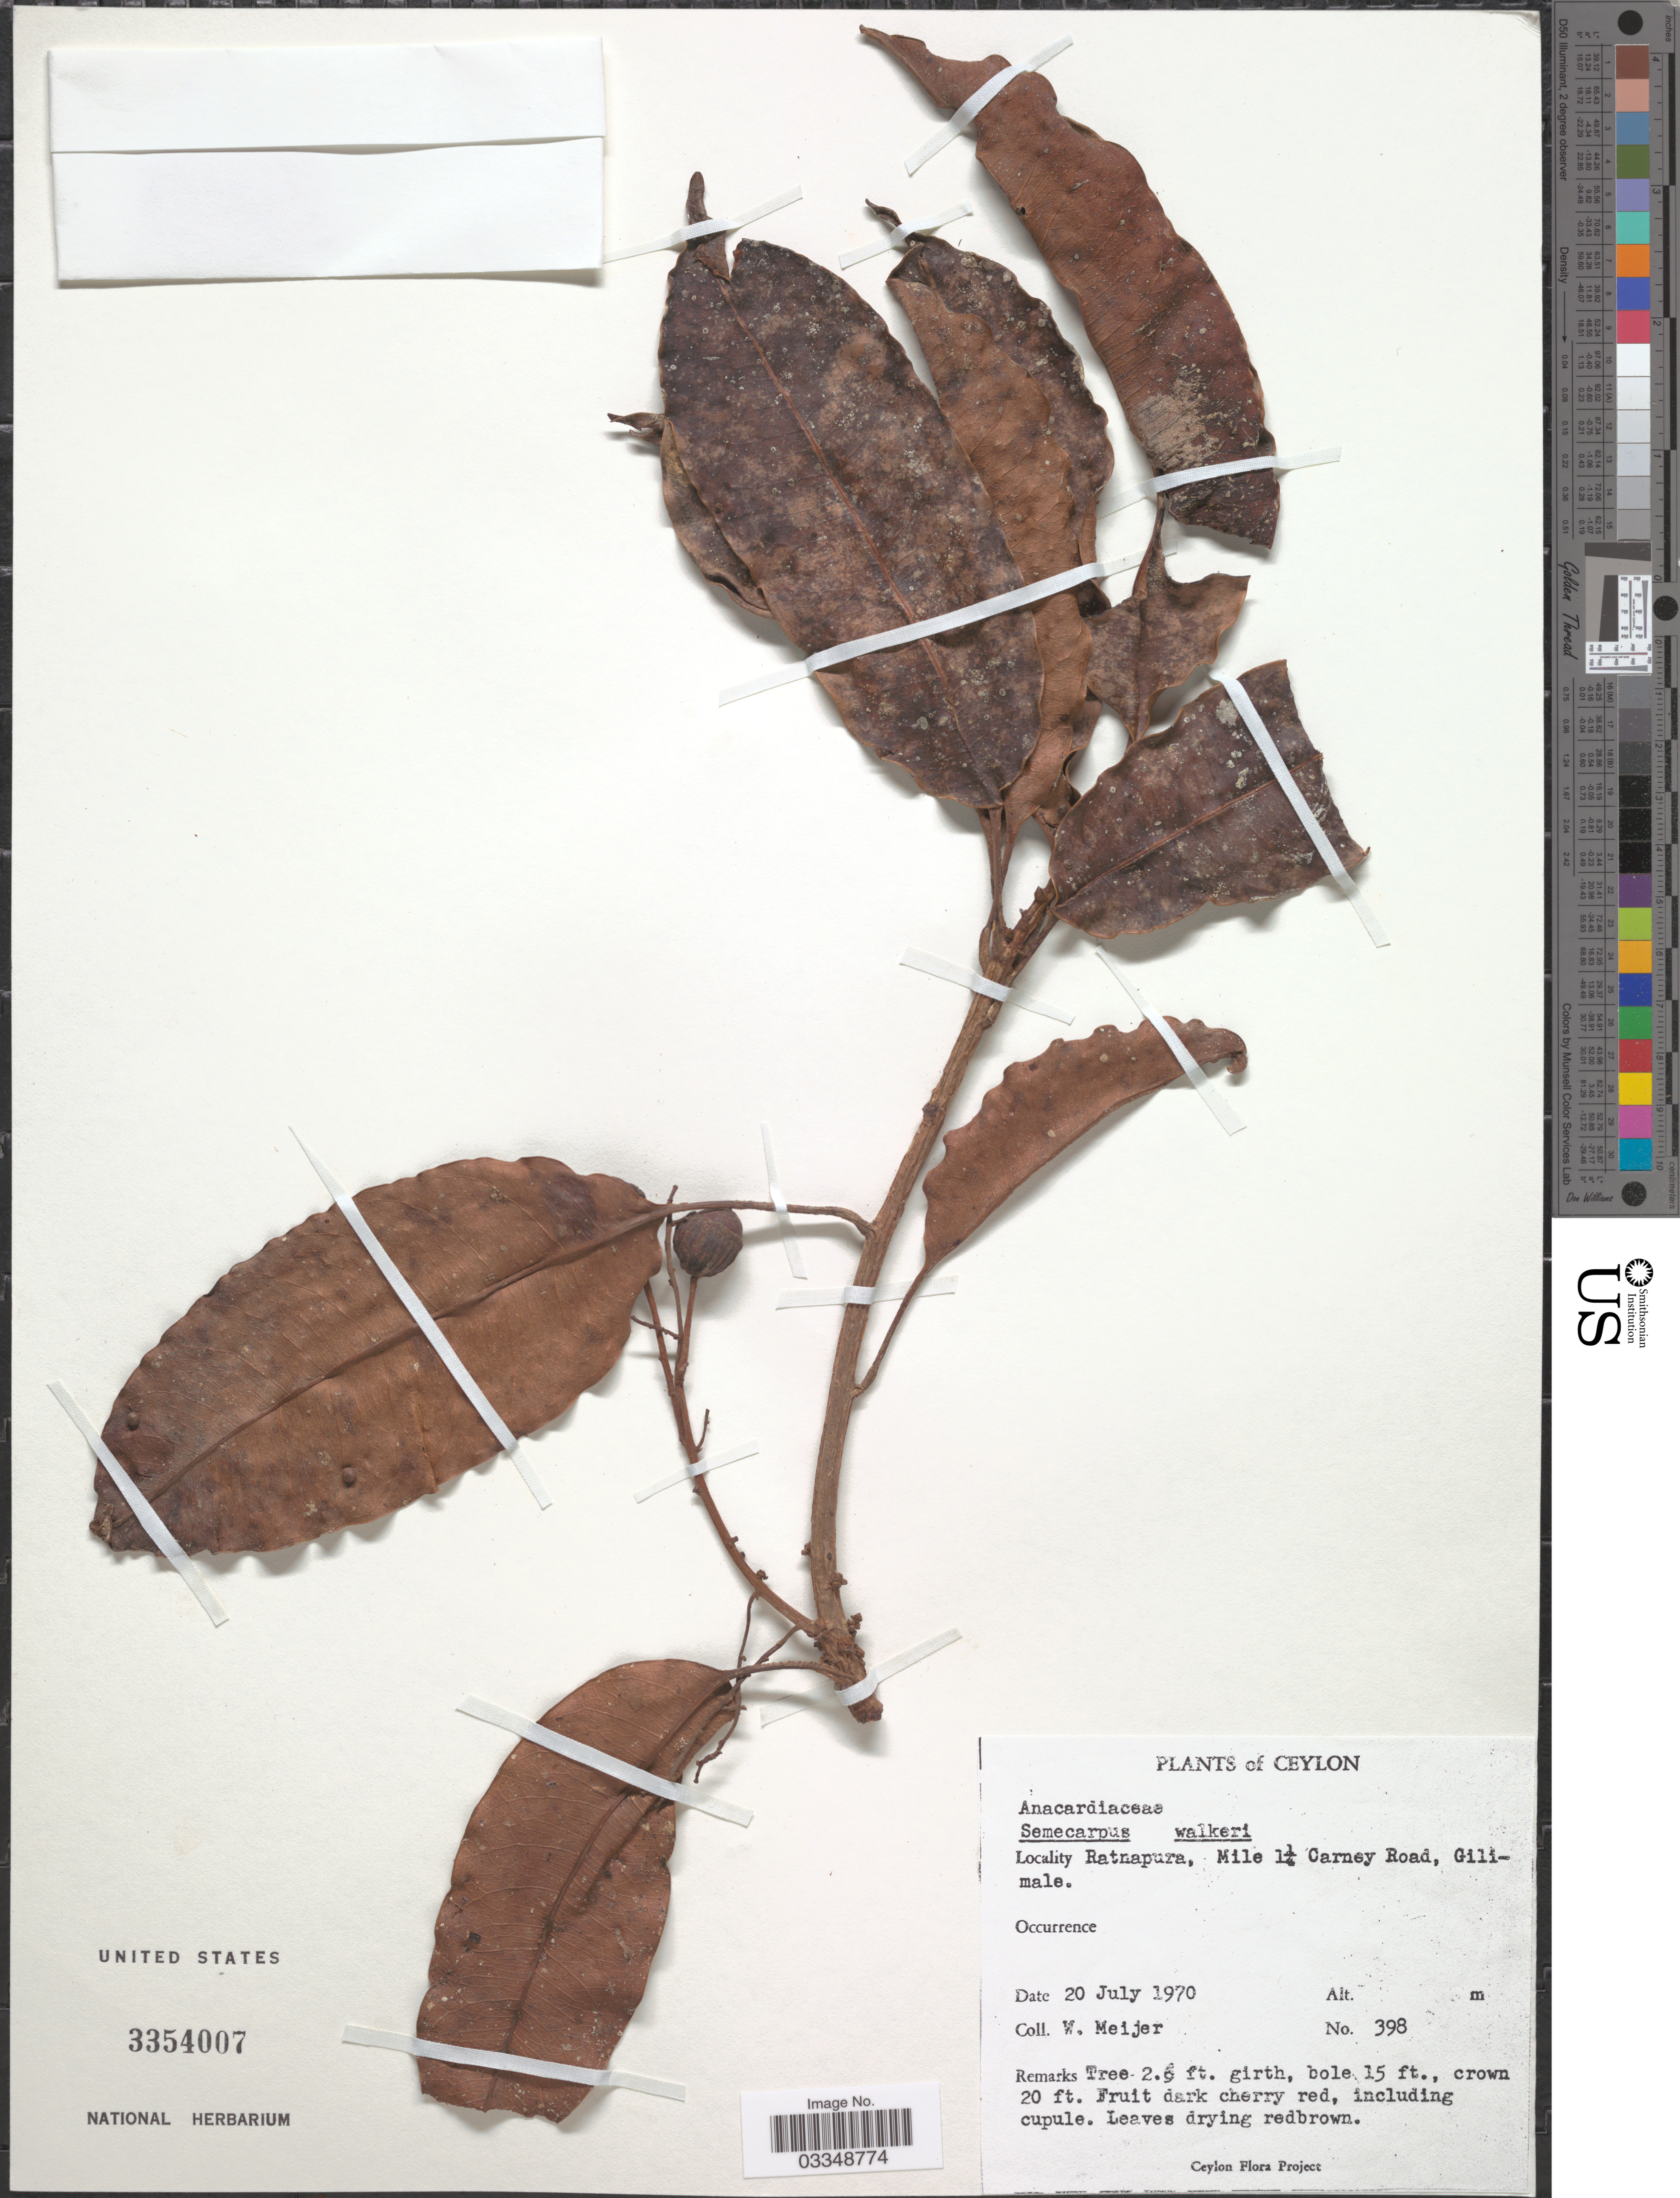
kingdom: Plantae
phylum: Tracheophyta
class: Magnoliopsida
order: Sapindales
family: Anacardiaceae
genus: Semecarpus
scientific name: Semecarpus walkeri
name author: Hook. f.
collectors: W. Meijer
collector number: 398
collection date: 1970-07-20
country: Sri Lanka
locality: Ceylon. Ratnapura, Mile 1¼ Carney Road, Gilimale.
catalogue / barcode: US 3354007